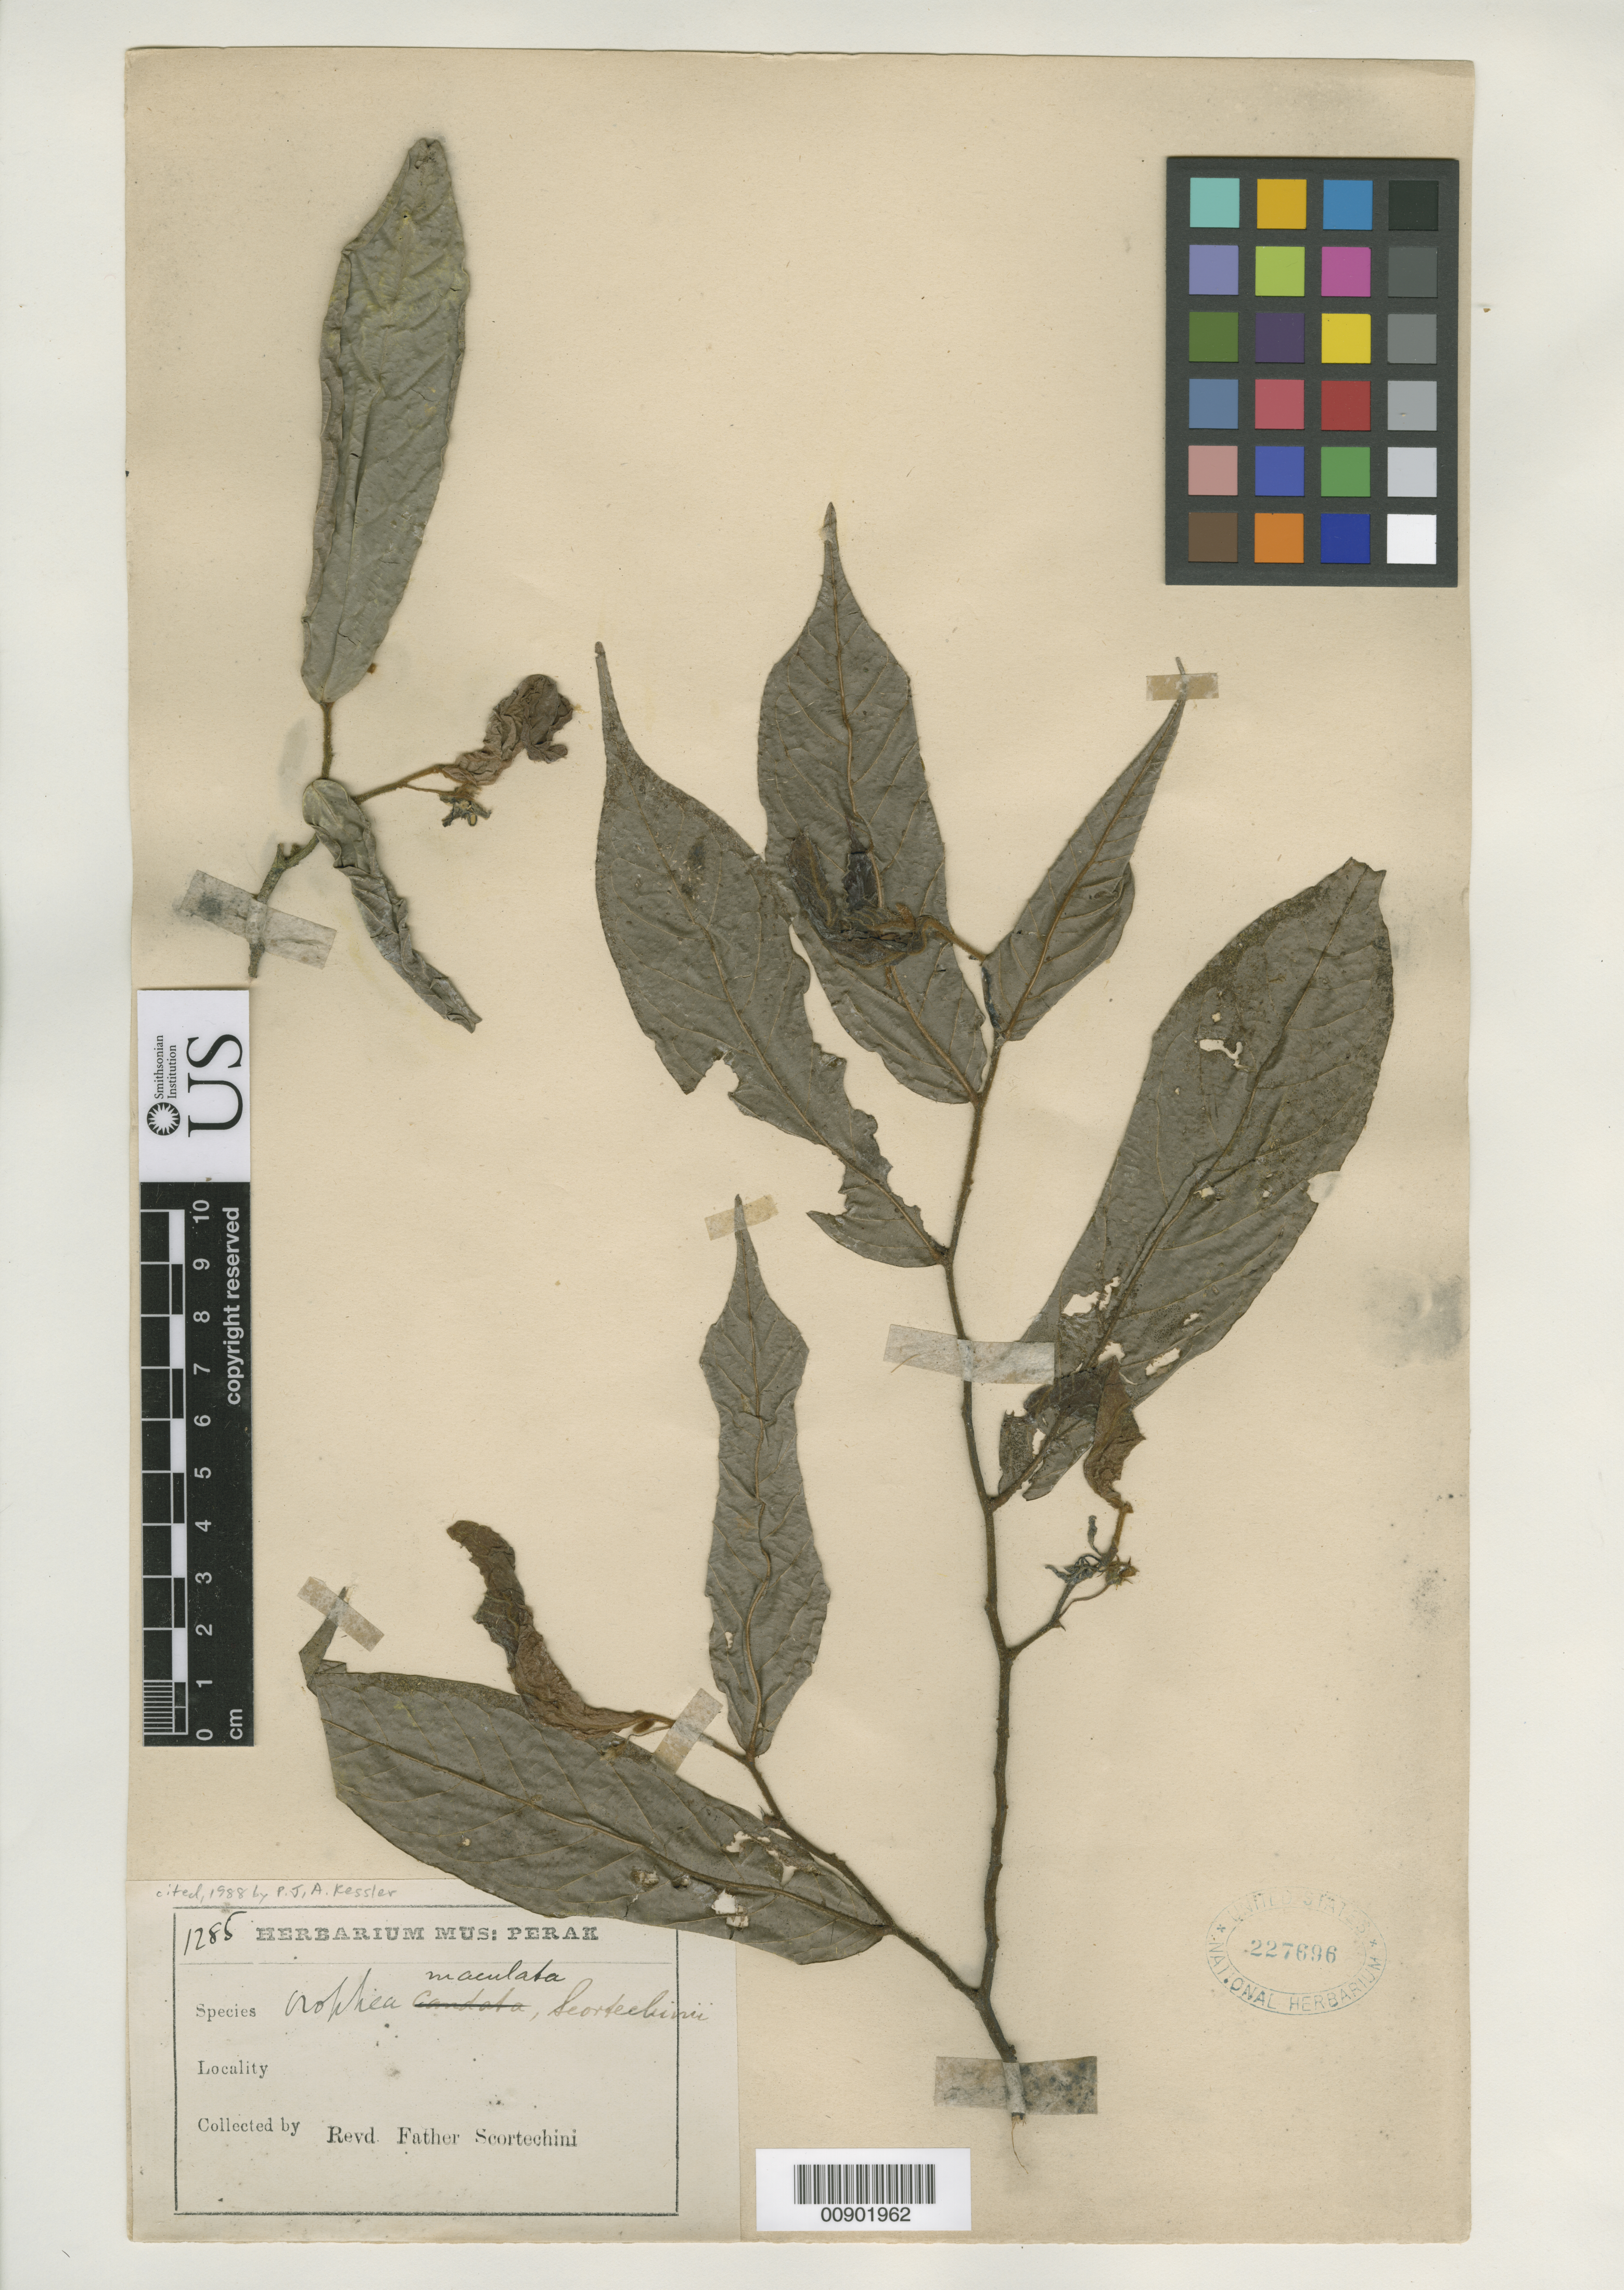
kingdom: Plantae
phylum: Tracheophyta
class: Magnoliopsida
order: Magnoliales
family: Annonaceae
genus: Orophea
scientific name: Orophea maculata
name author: Merr.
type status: Possible Syntype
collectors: B. Scortechini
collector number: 1285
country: Malaysia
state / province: Perak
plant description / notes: Cited by Kessler, Blumea 33: 1-80 (1988).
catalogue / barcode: US 227696